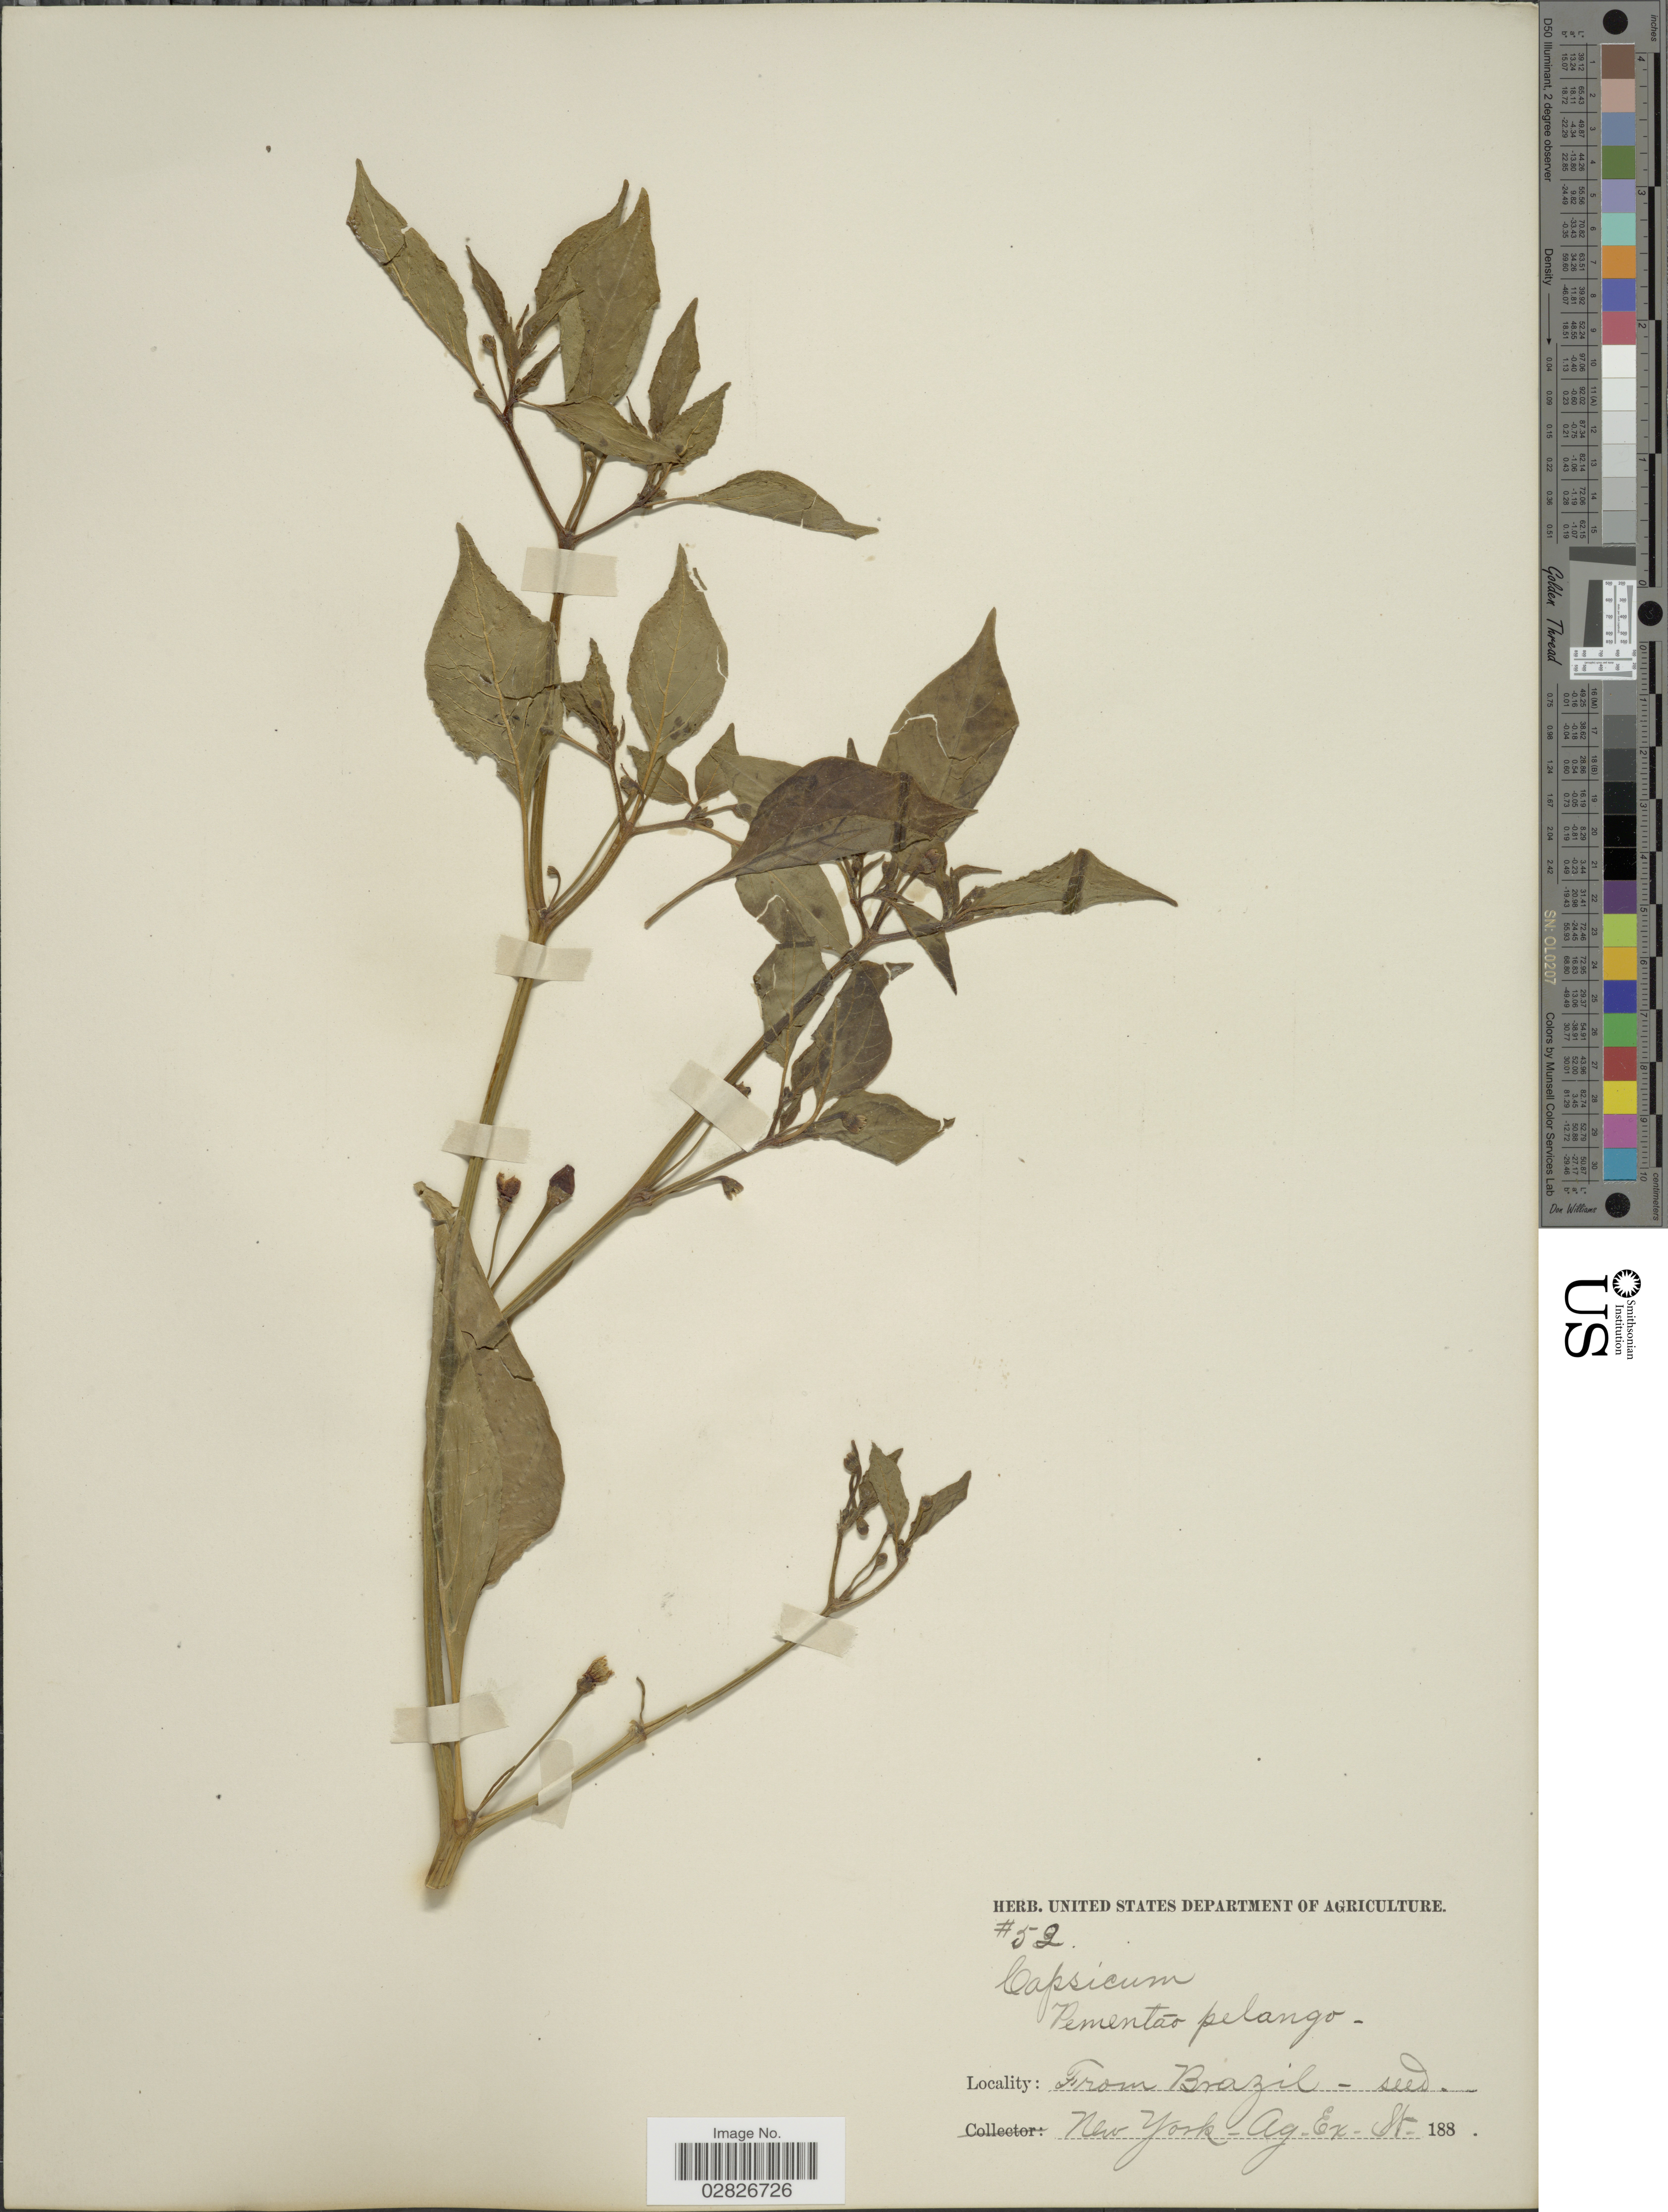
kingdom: Plantae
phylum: Tracheophyta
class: Magnoliopsida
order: Solanales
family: Solanaceae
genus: Capsicum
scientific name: Capsicum sp.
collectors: Facchini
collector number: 52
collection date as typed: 188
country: United States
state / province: New York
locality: New York-Ag-Ex-St.